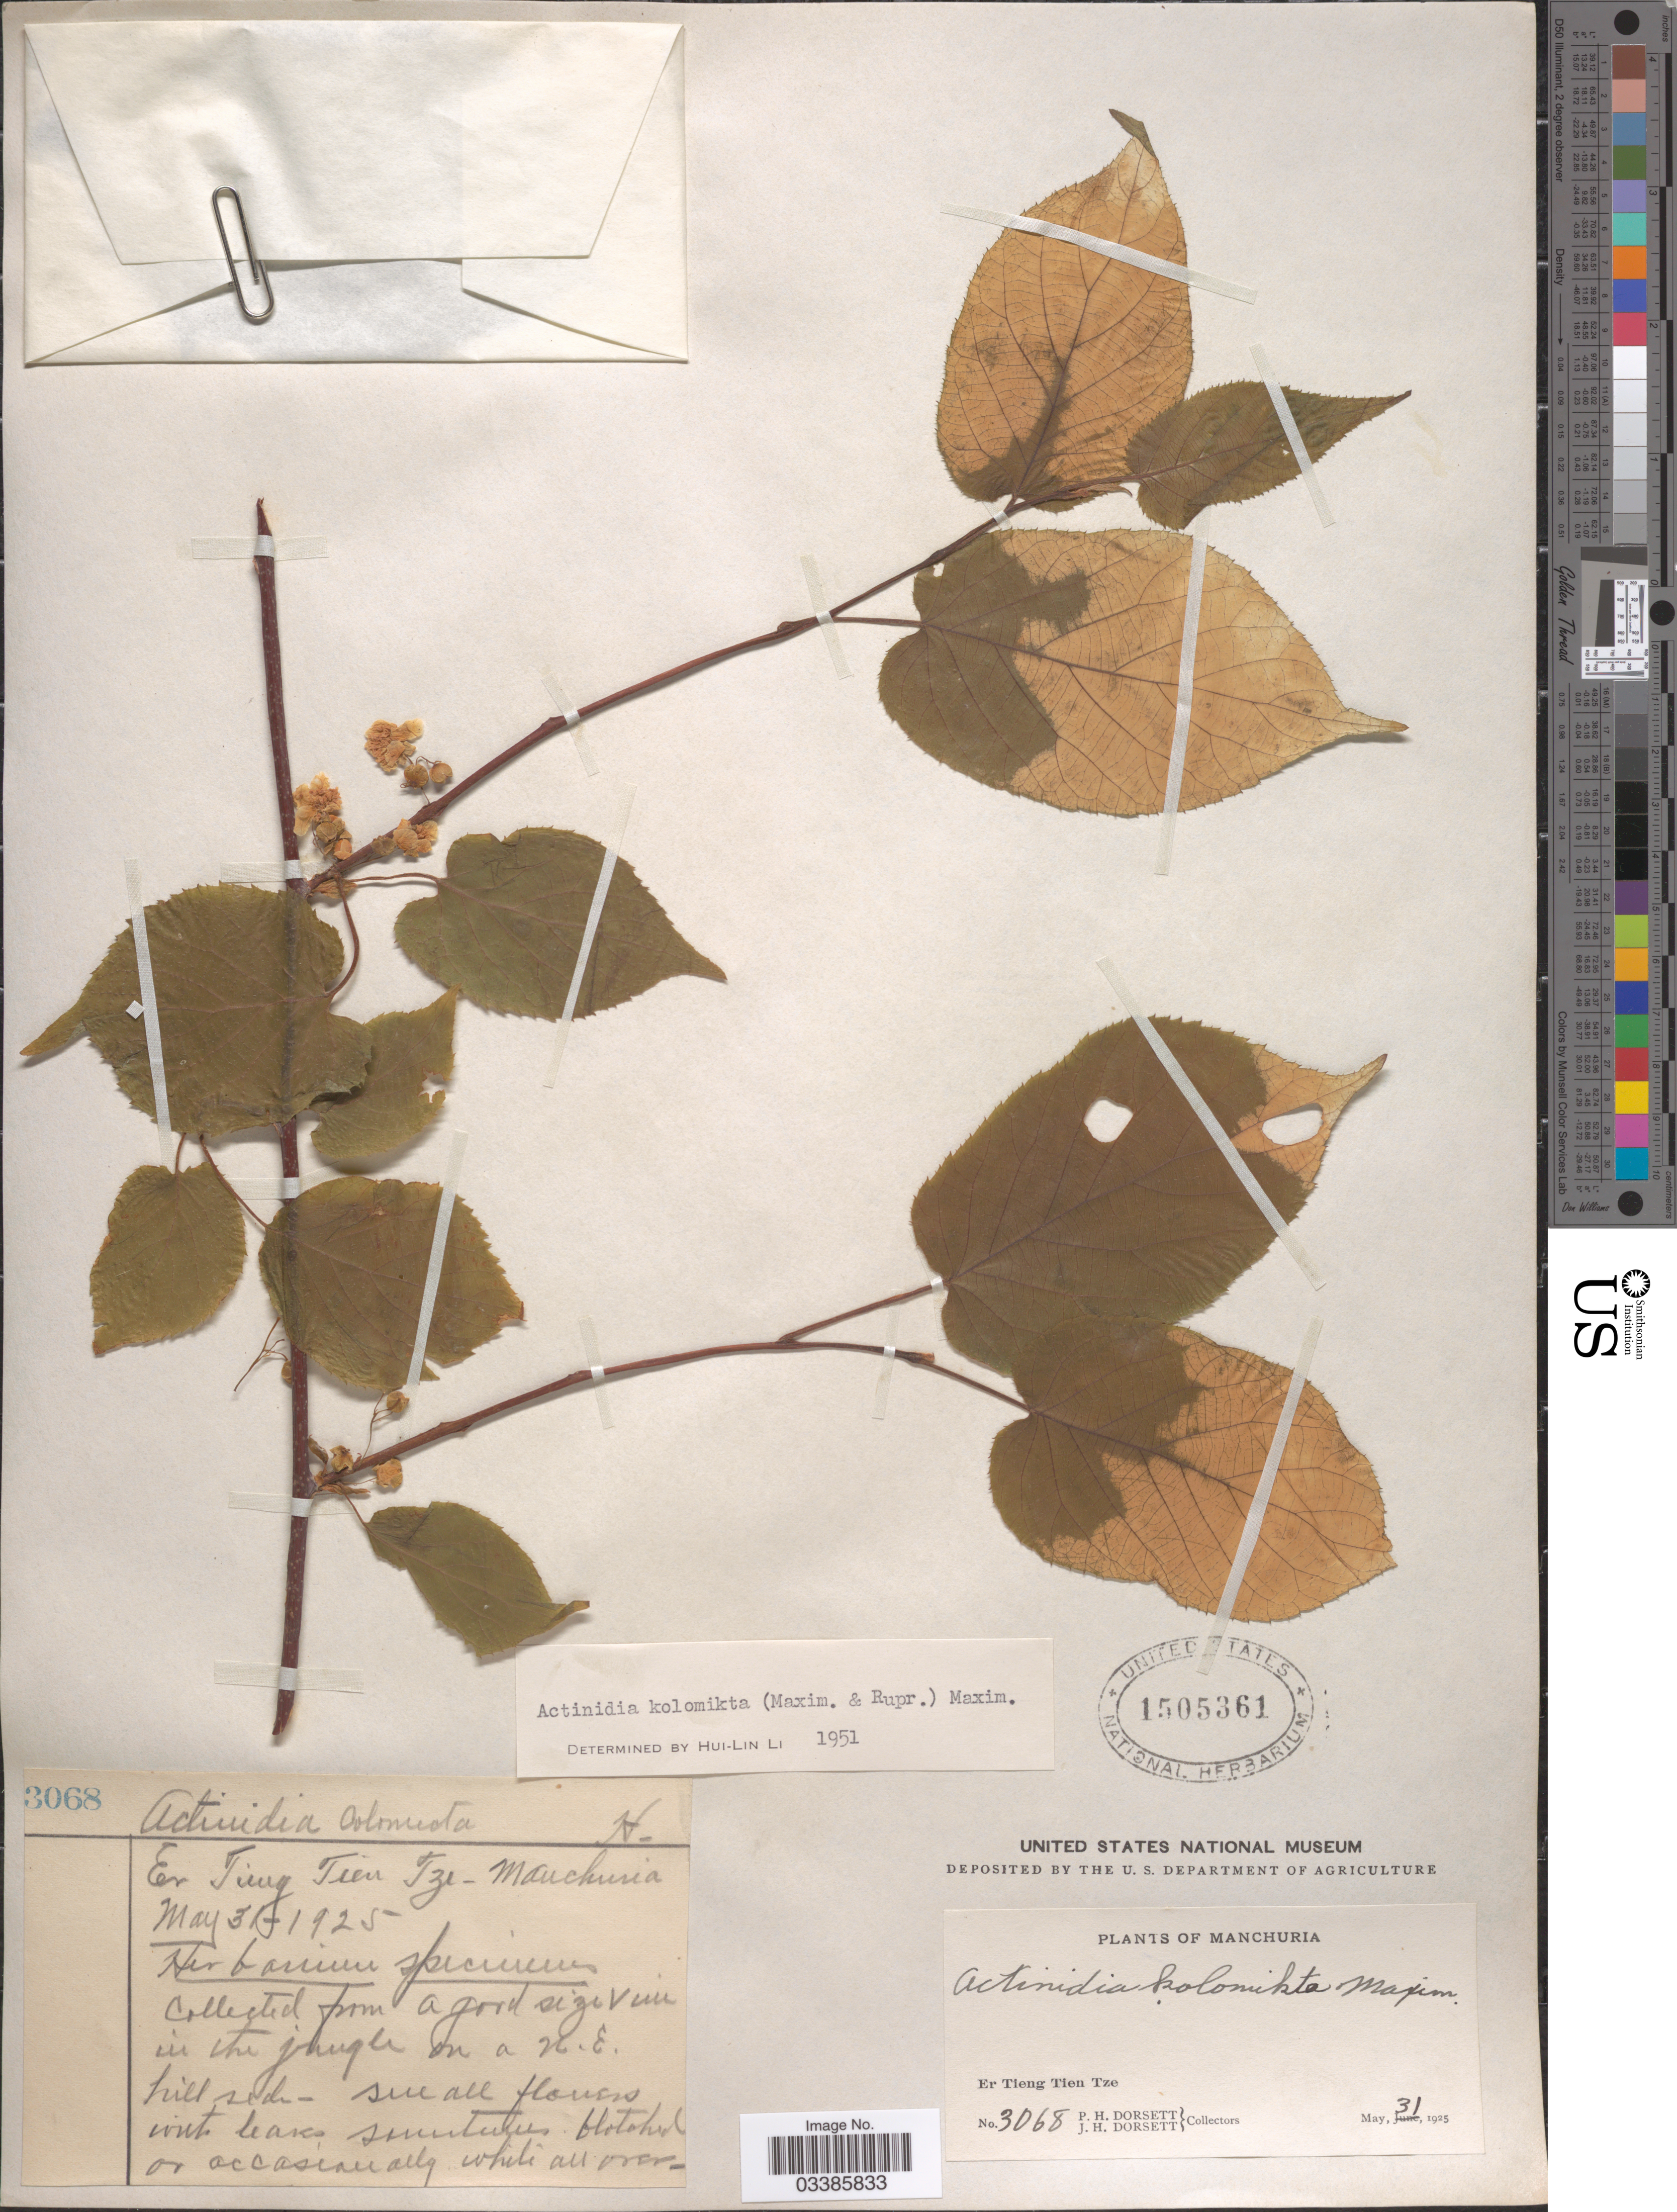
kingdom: Plantae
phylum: Tracheophyta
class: Magnoliopsida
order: Ericales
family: Actinidiaceae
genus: Actinidia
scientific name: Actinidia kolomikta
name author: (Rupr. & Maxim.) Maxim.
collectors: P. H. Dorsett & J. Dorsett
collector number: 3068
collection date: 1925-05-31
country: China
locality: Manchuria. Er Tieng Tien Tze.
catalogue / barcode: US 1505361